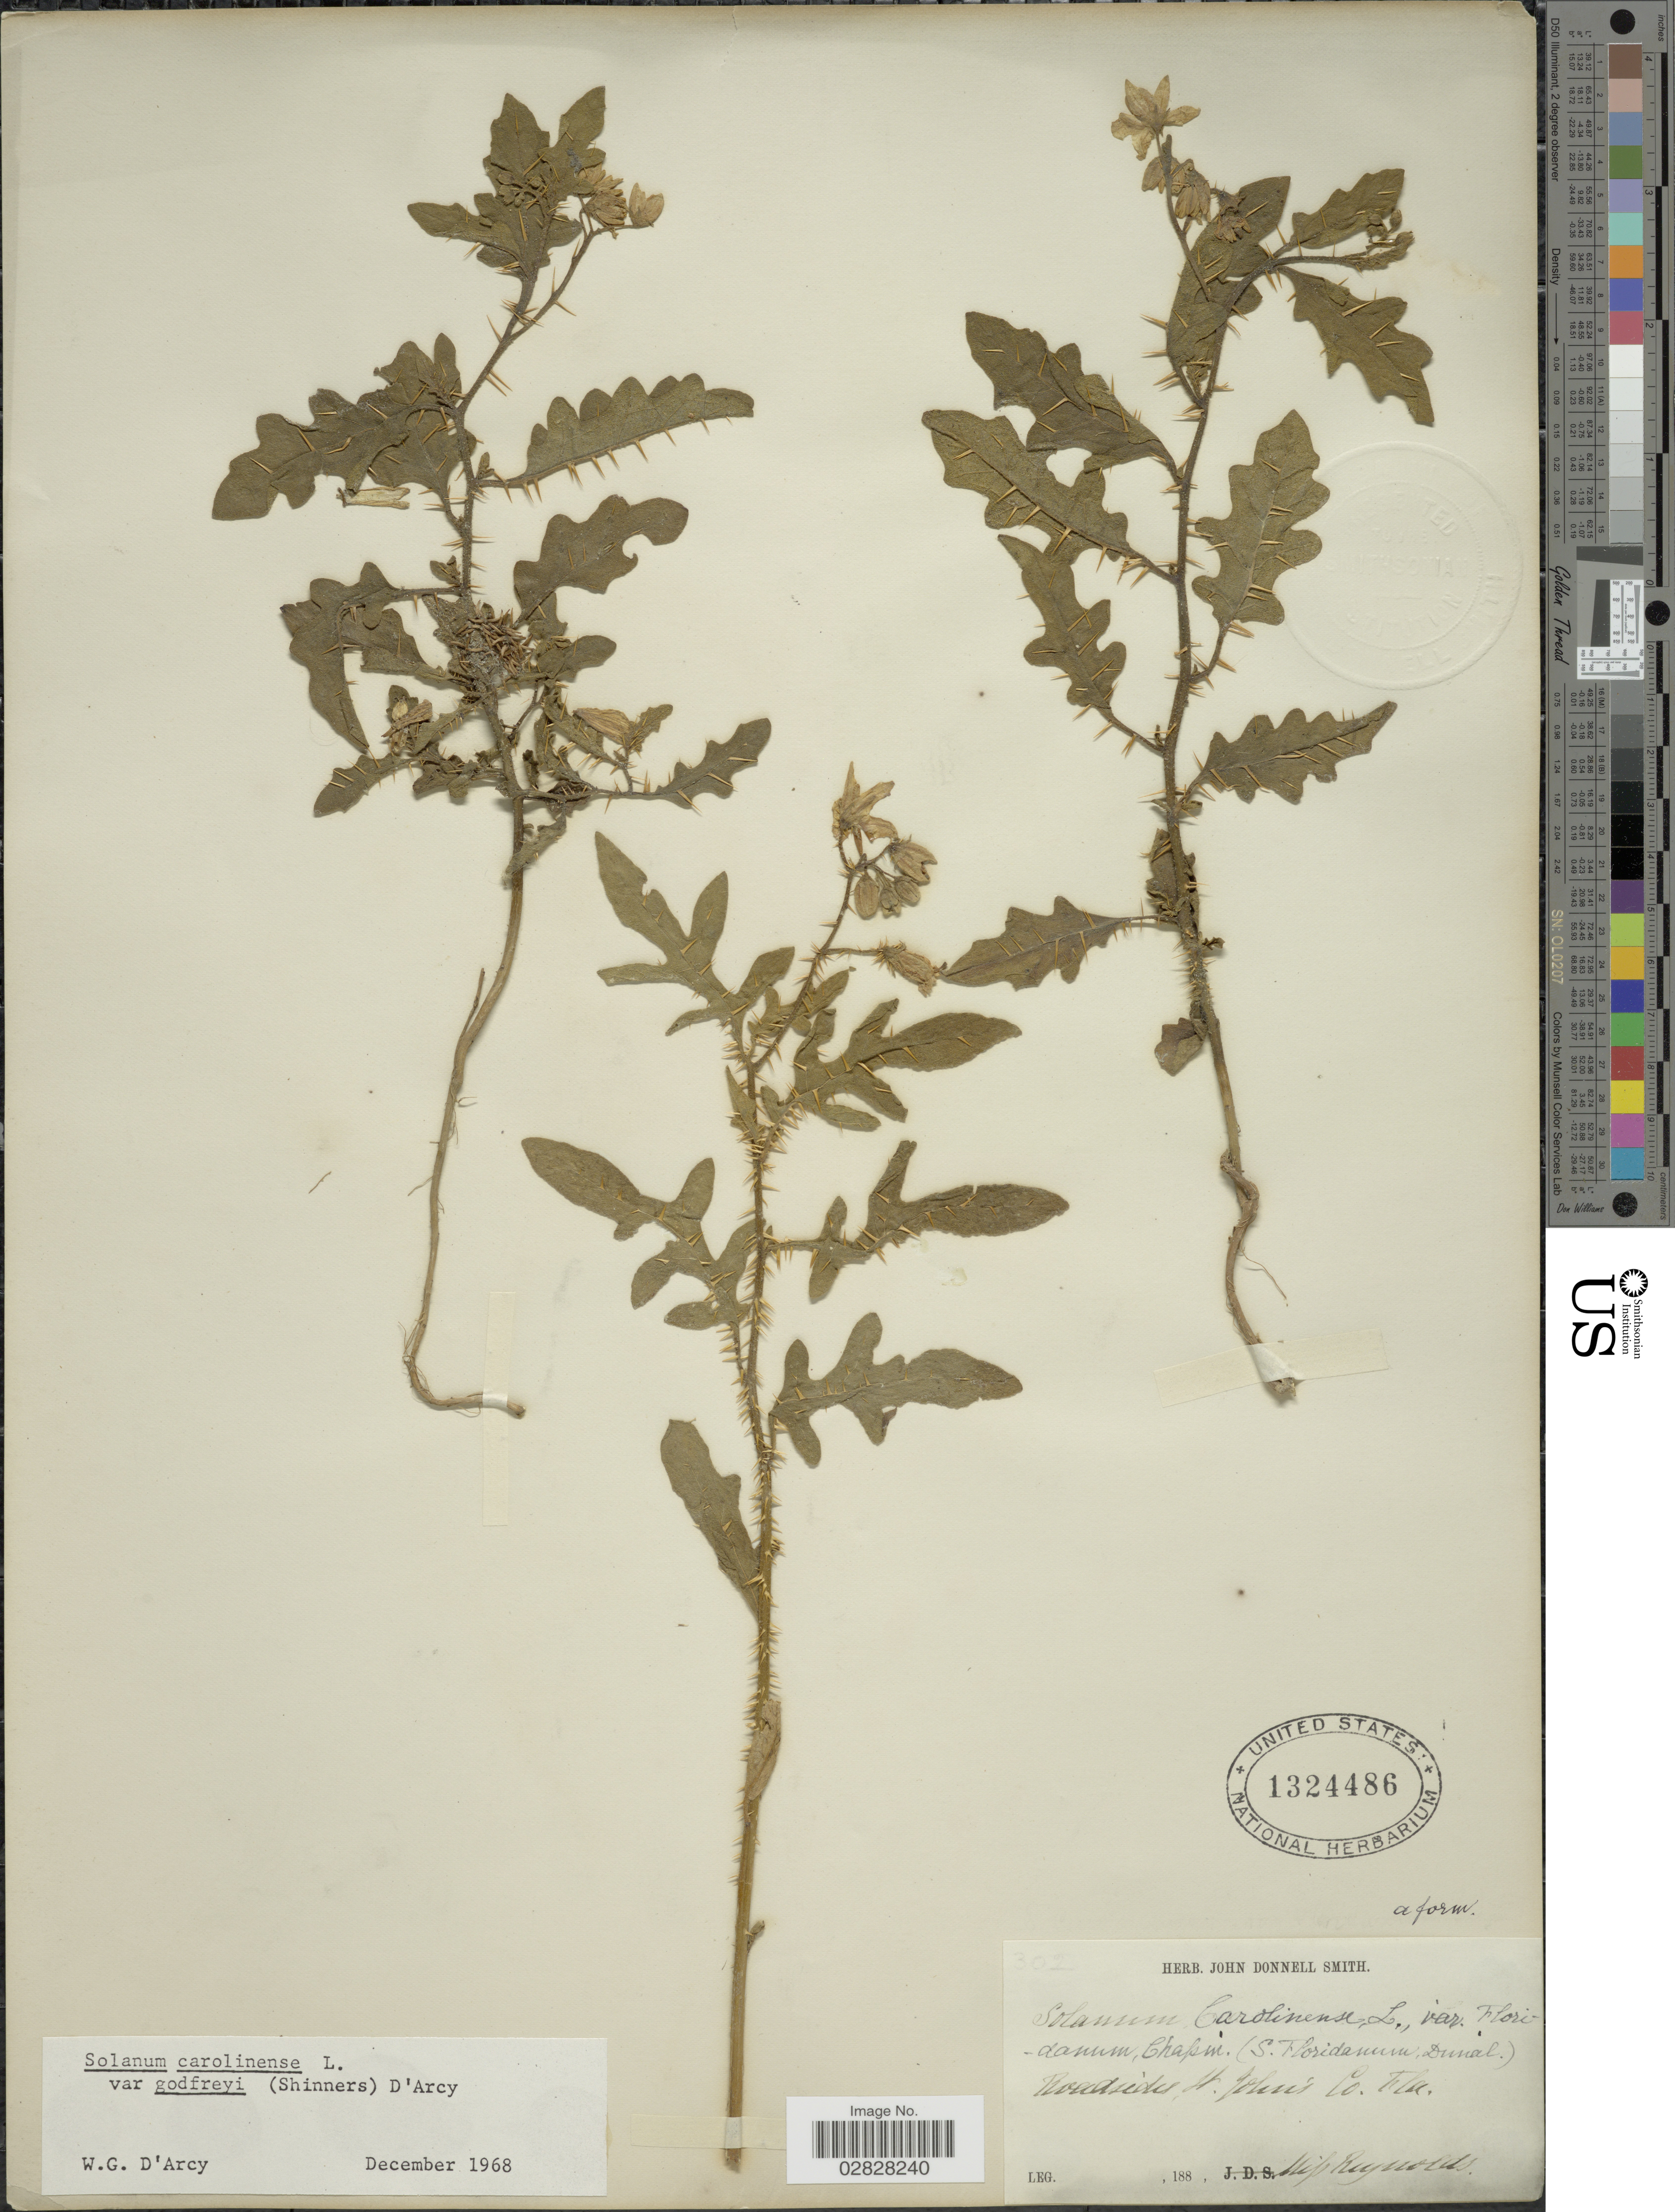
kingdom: Plantae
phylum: Tracheophyta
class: Magnoliopsida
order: Solanales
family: Solanaceae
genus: Solanum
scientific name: Solanum carolinense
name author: L.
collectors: H. Reynolds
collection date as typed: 188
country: United States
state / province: Florida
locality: Roadsides, St. John's Co.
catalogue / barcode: US 1324486